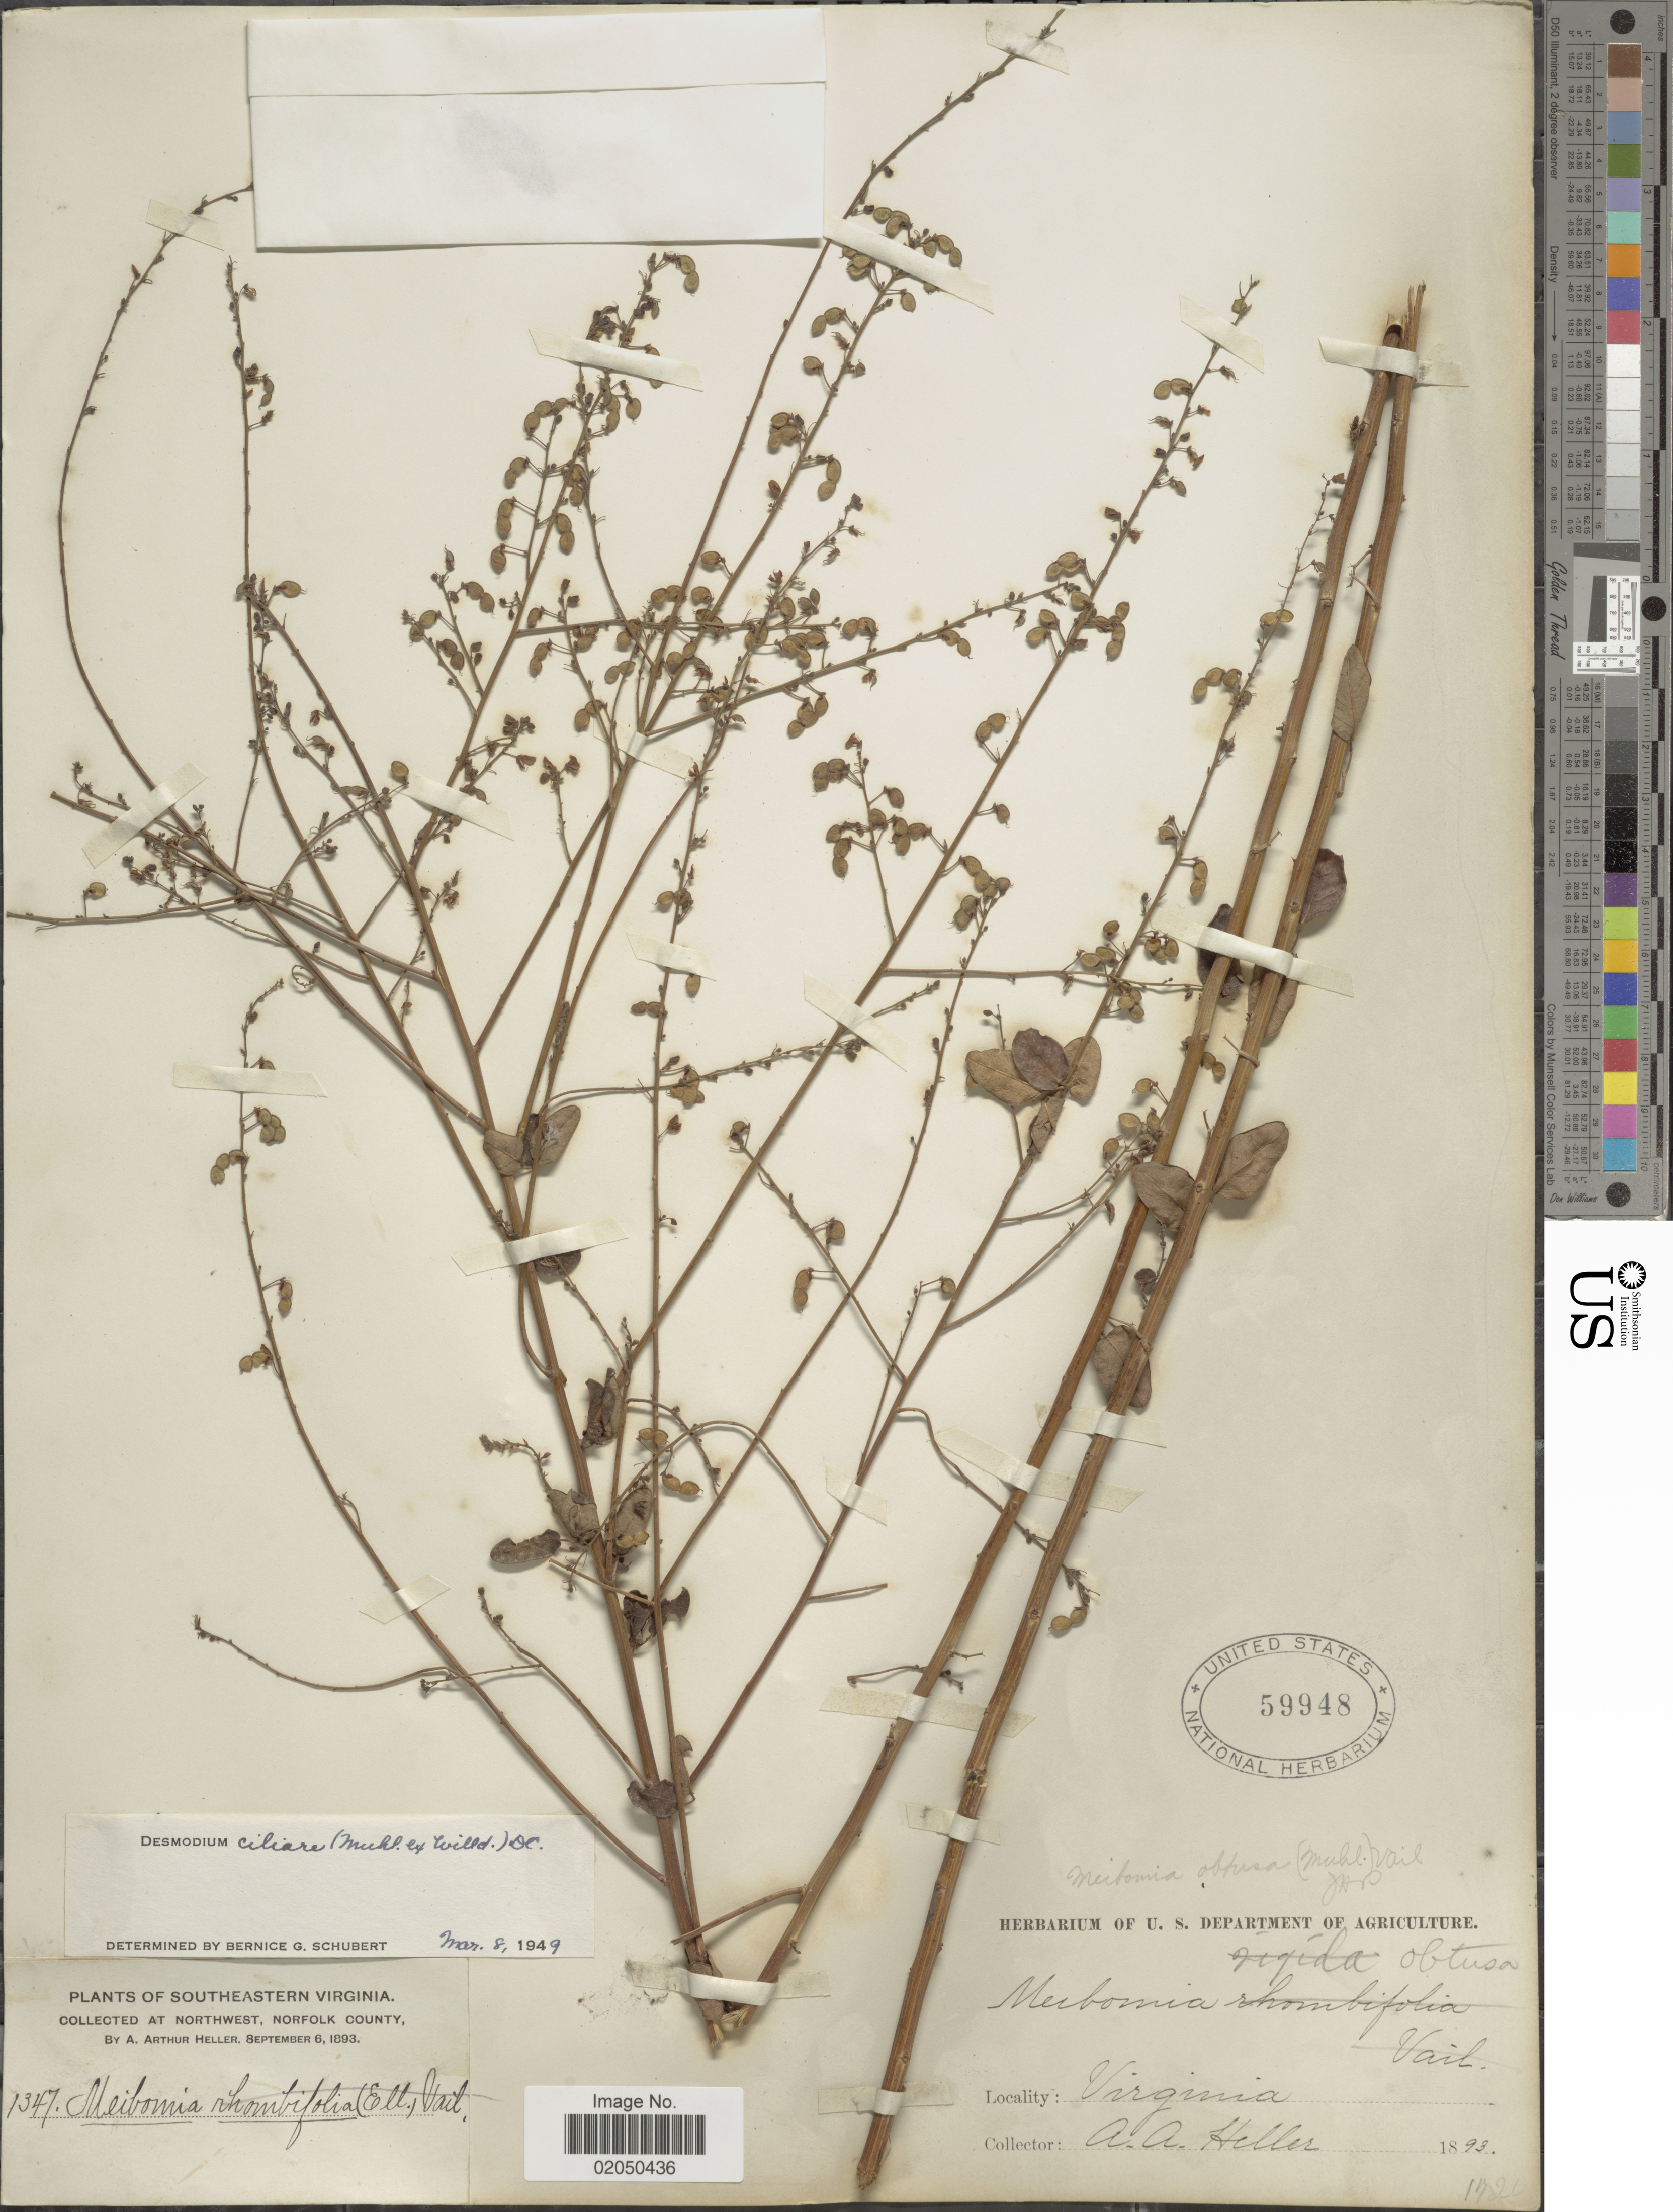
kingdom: Plantae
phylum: Tracheophyta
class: Magnoliopsida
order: Fabales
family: Fabaceae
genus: Desmodium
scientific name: Desmodium ciliare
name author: (Muhl. ex Willd.) DC.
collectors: A. A. Heller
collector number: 1347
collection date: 1893-09-06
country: United States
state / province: Virginia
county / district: City of Norfolk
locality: Southeastern Virginia, Northwest, Norfolk County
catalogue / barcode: US 59948